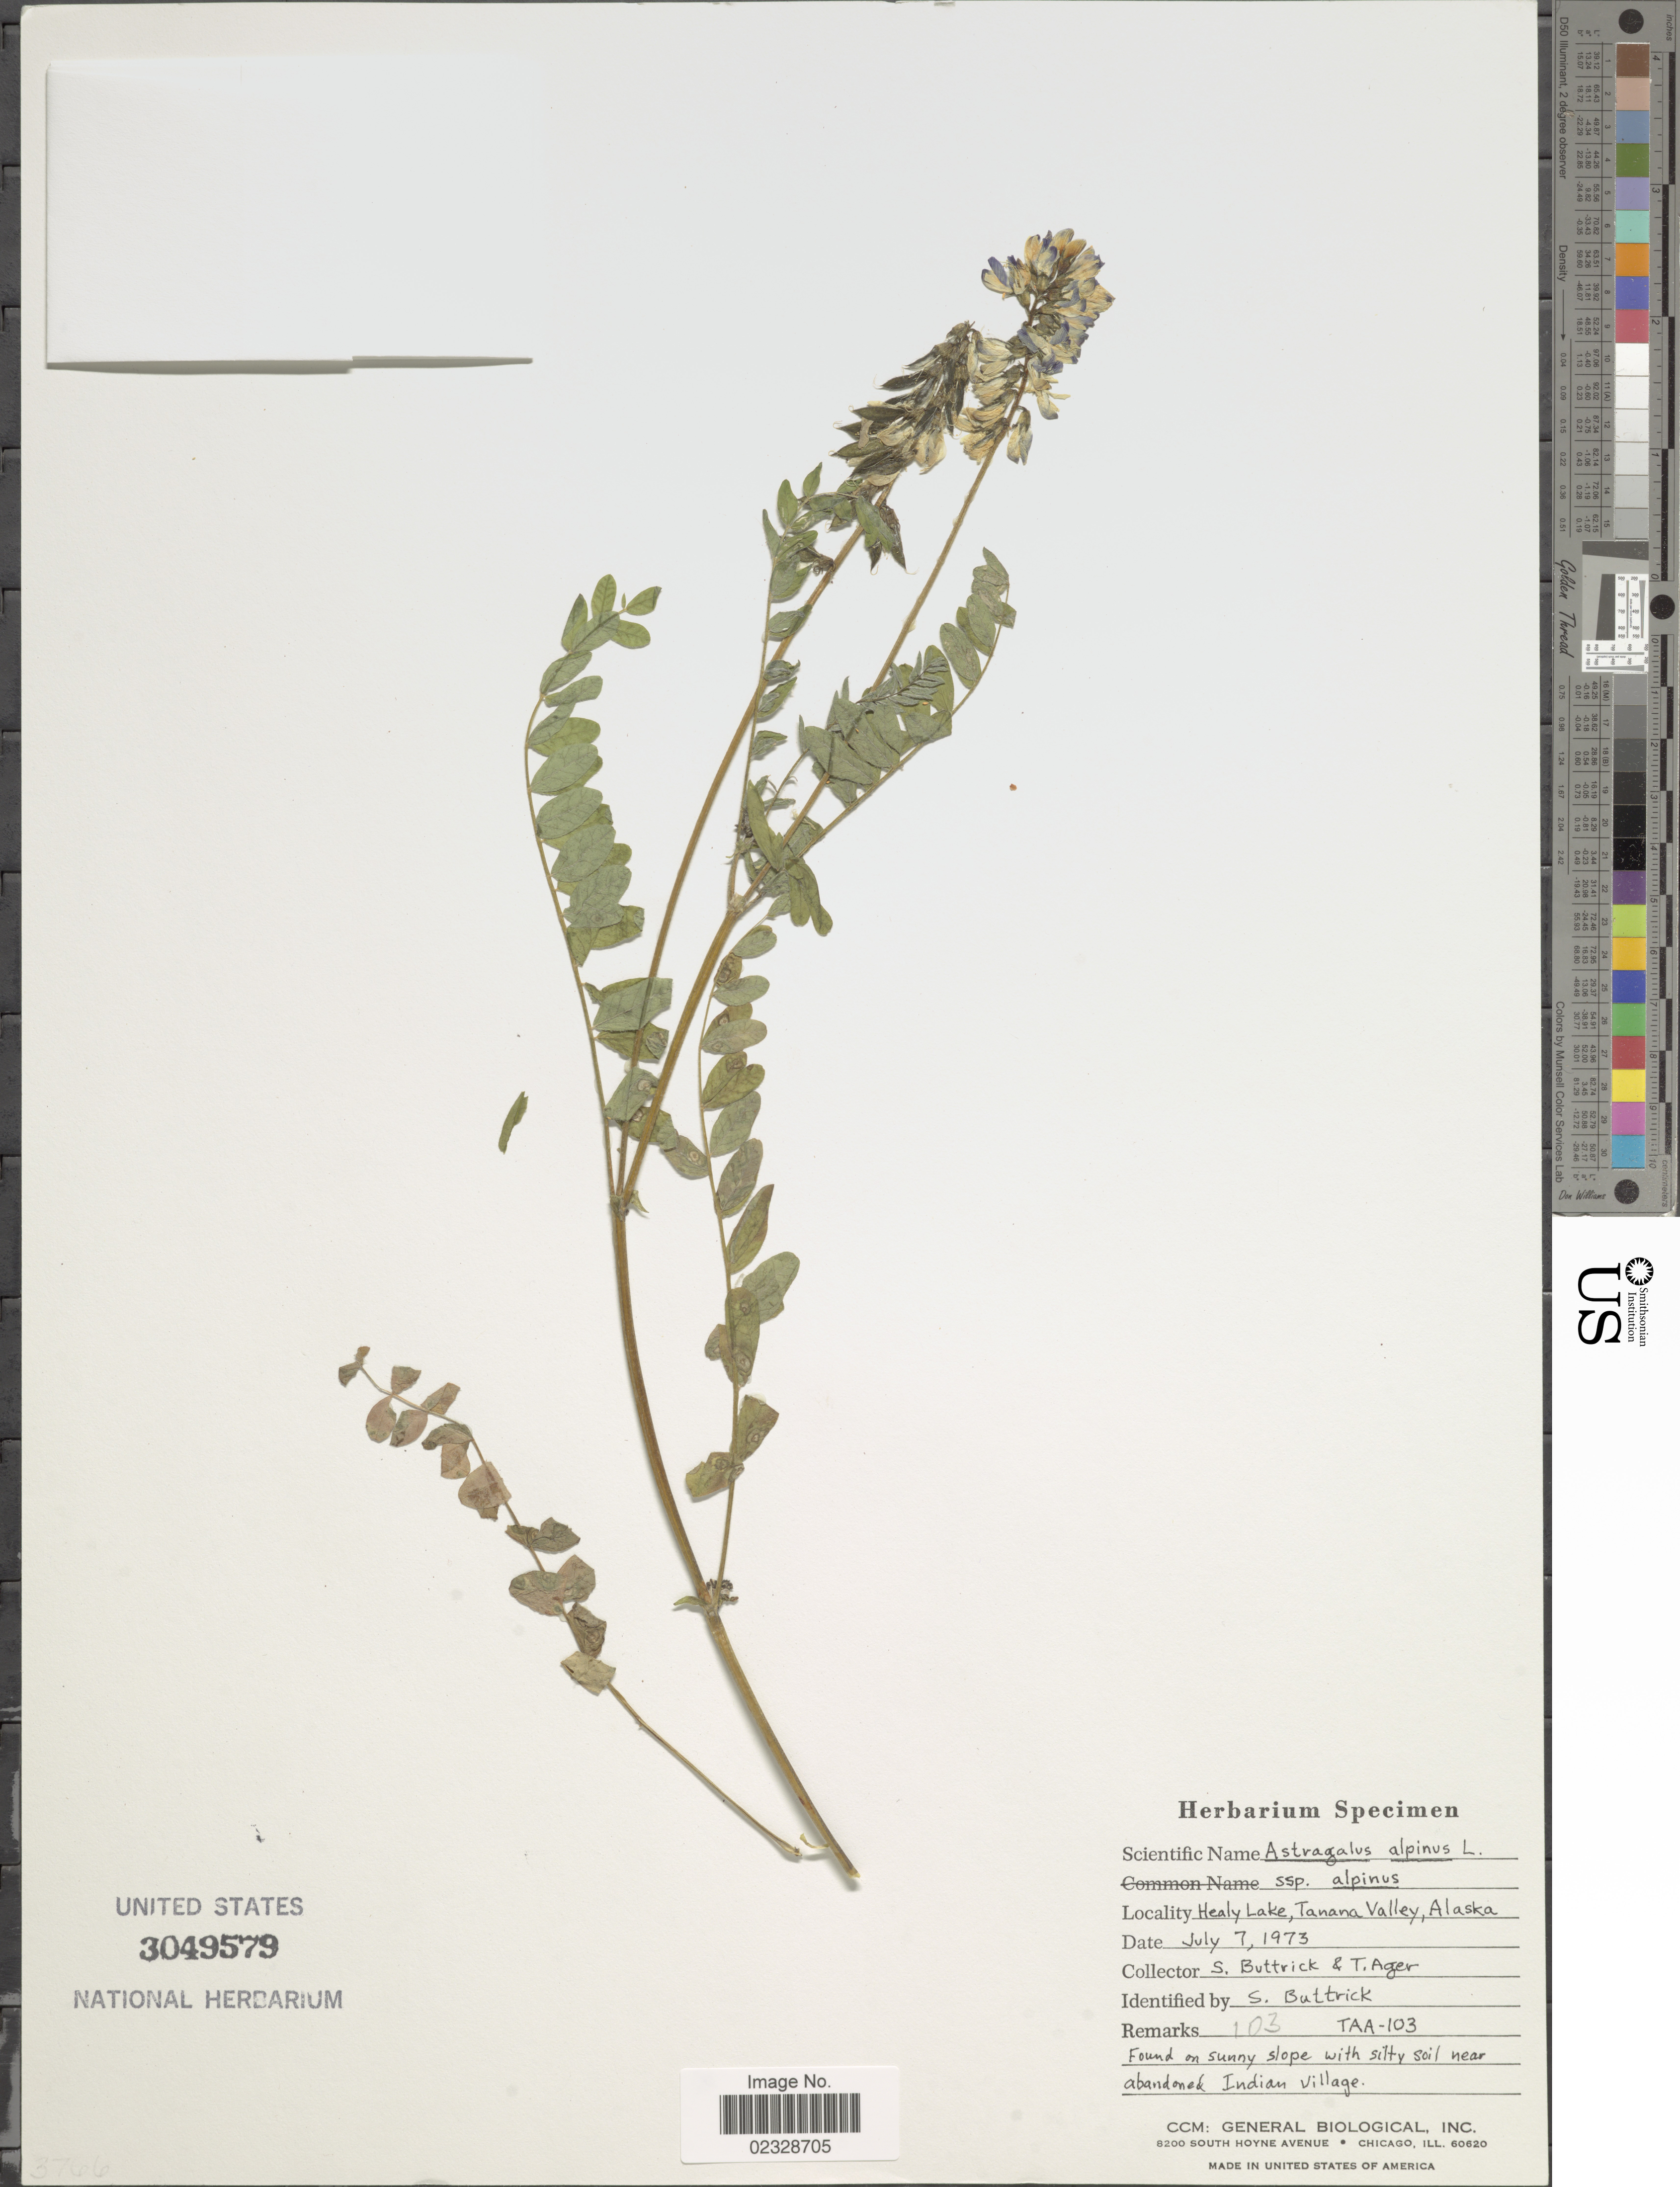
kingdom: Plantae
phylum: Tracheophyta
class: Magnoliopsida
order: Fabales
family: Fabaceae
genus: Astragalus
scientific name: Astragalus alpinus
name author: L.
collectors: S. Buttrick & T. Ager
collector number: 103/TAA-103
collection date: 1973-07-07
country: United States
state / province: Alaska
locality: Healy Lake, Tanana Valley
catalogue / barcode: US 3049579